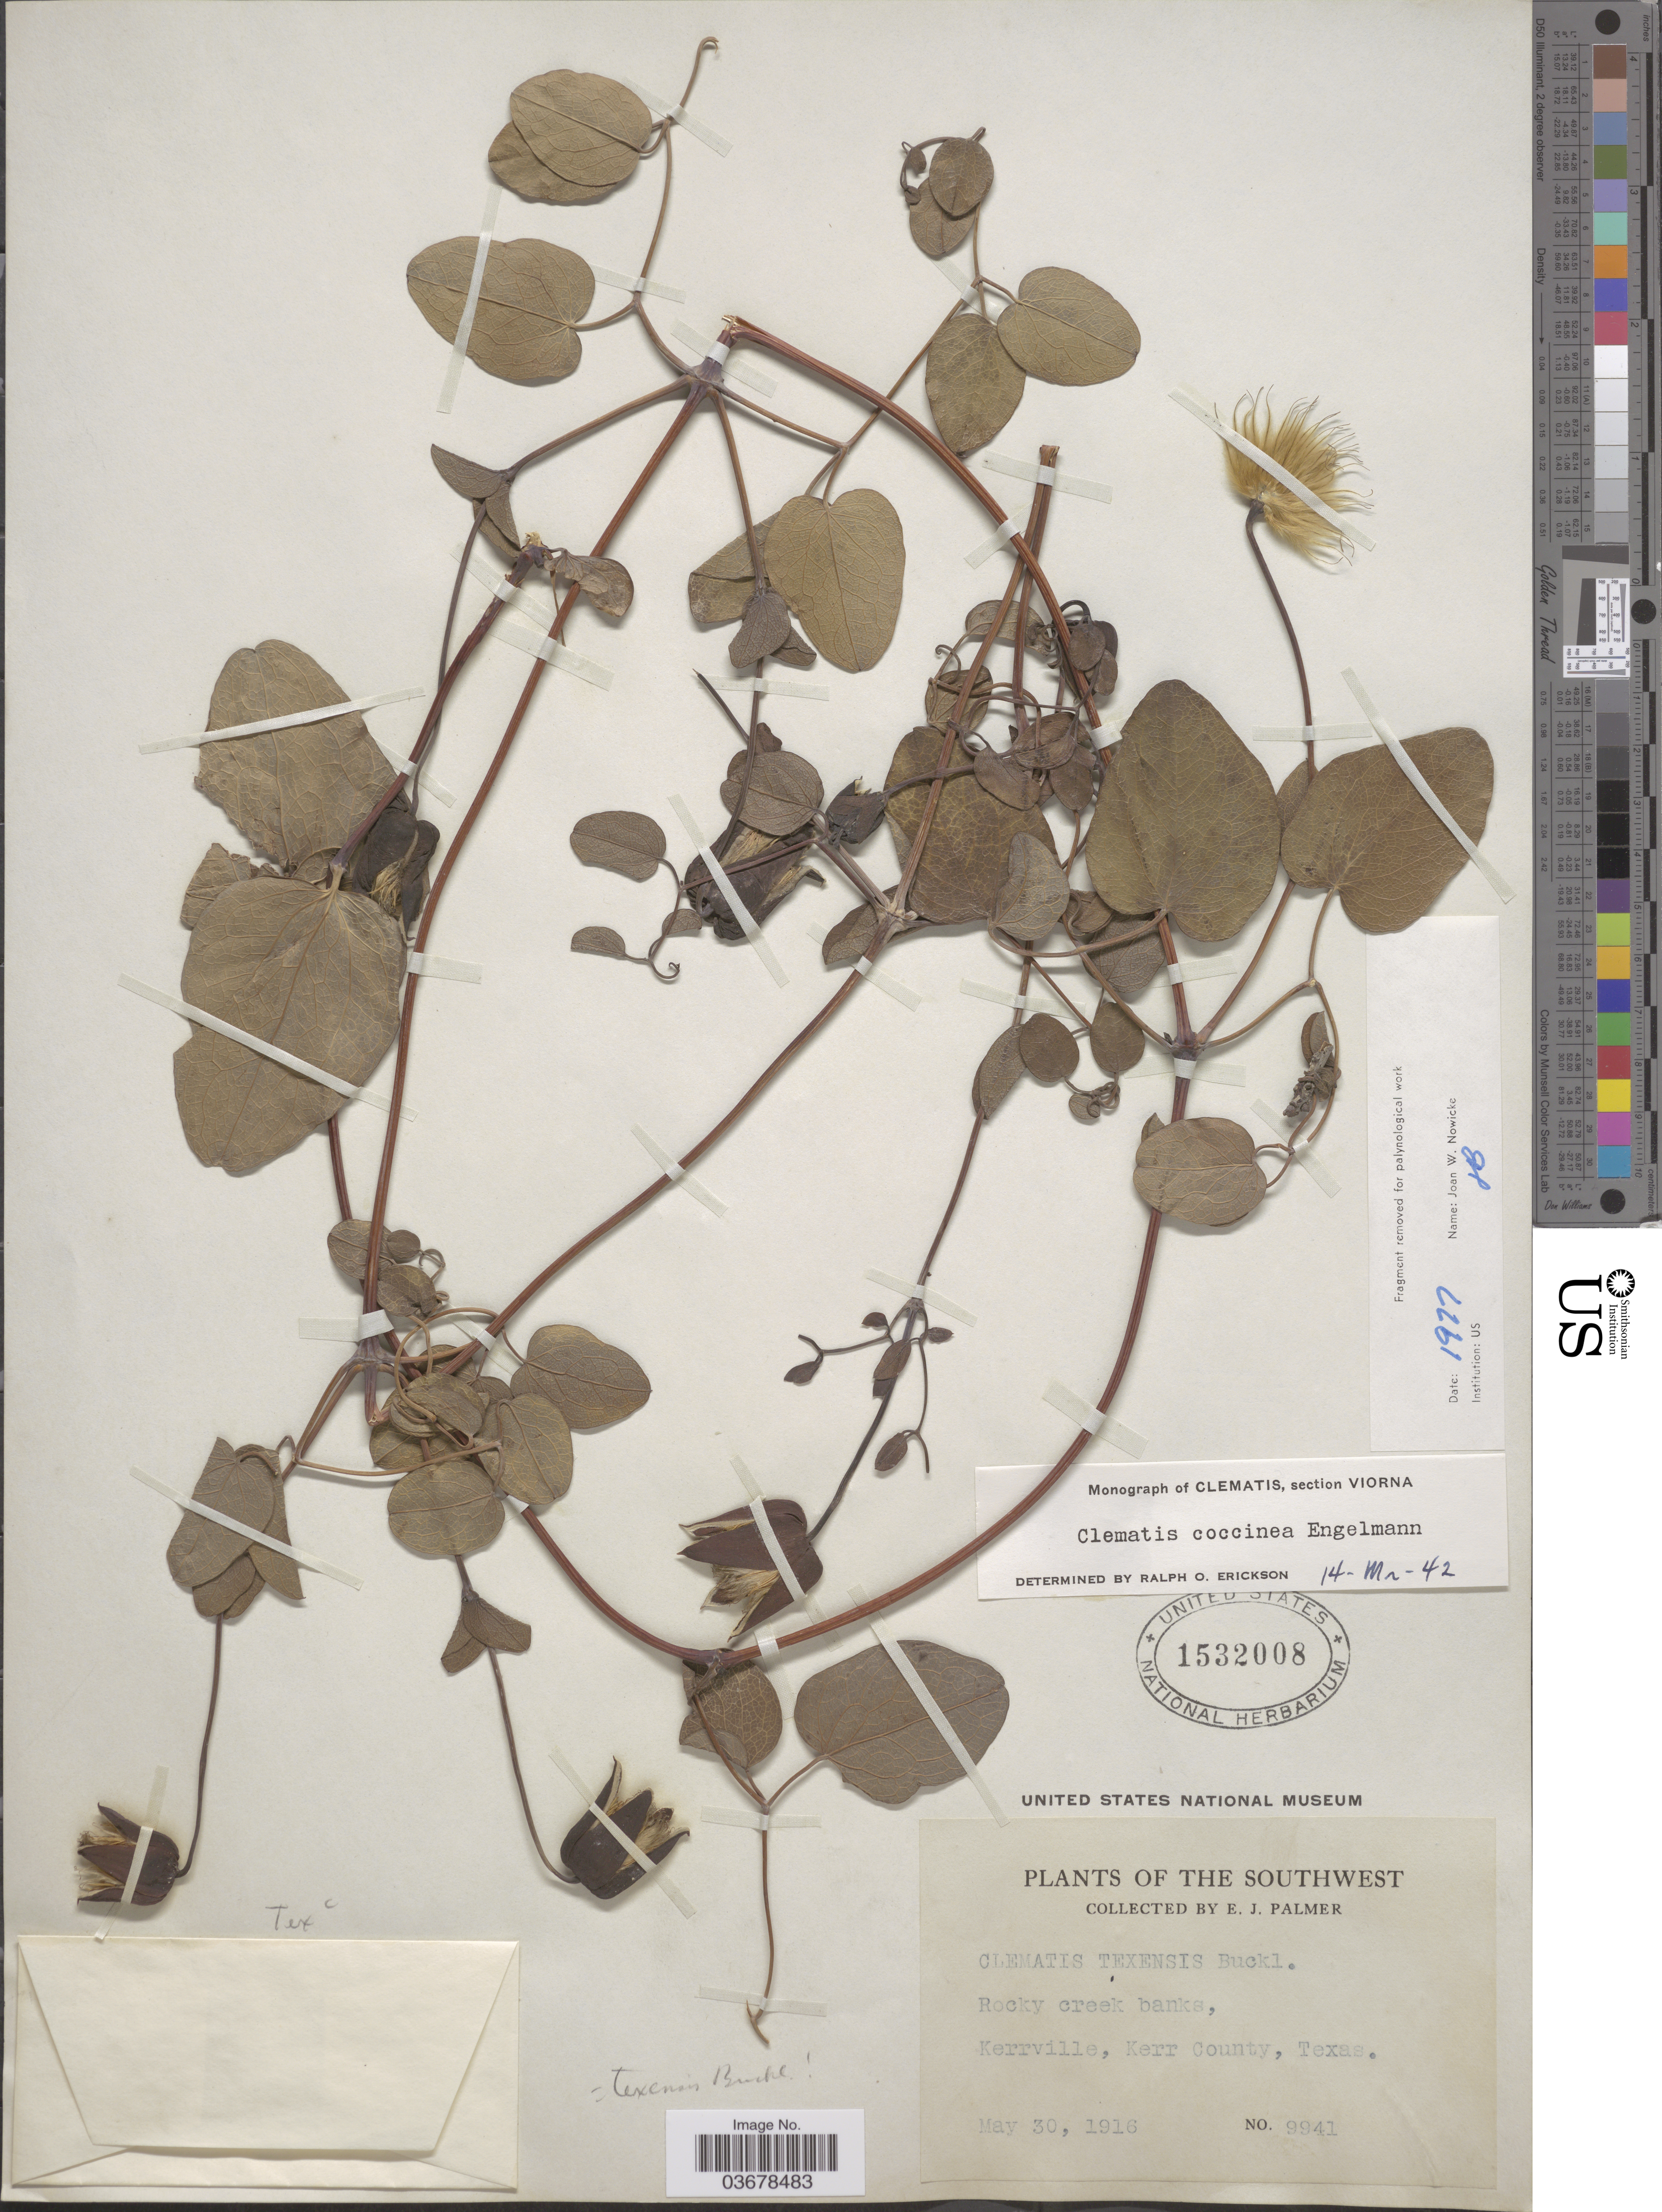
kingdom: Plantae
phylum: Tracheophyta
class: Magnoliopsida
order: Ranunculales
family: Ranunculaceae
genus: Clematis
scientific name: Clematis coccinea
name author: Engelm.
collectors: E. J. Palmer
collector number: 9941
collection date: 1916-05-30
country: United States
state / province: Texas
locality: Southwest. Rocky creek banks, Kerrville, Kerr County.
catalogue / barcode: US 1532008